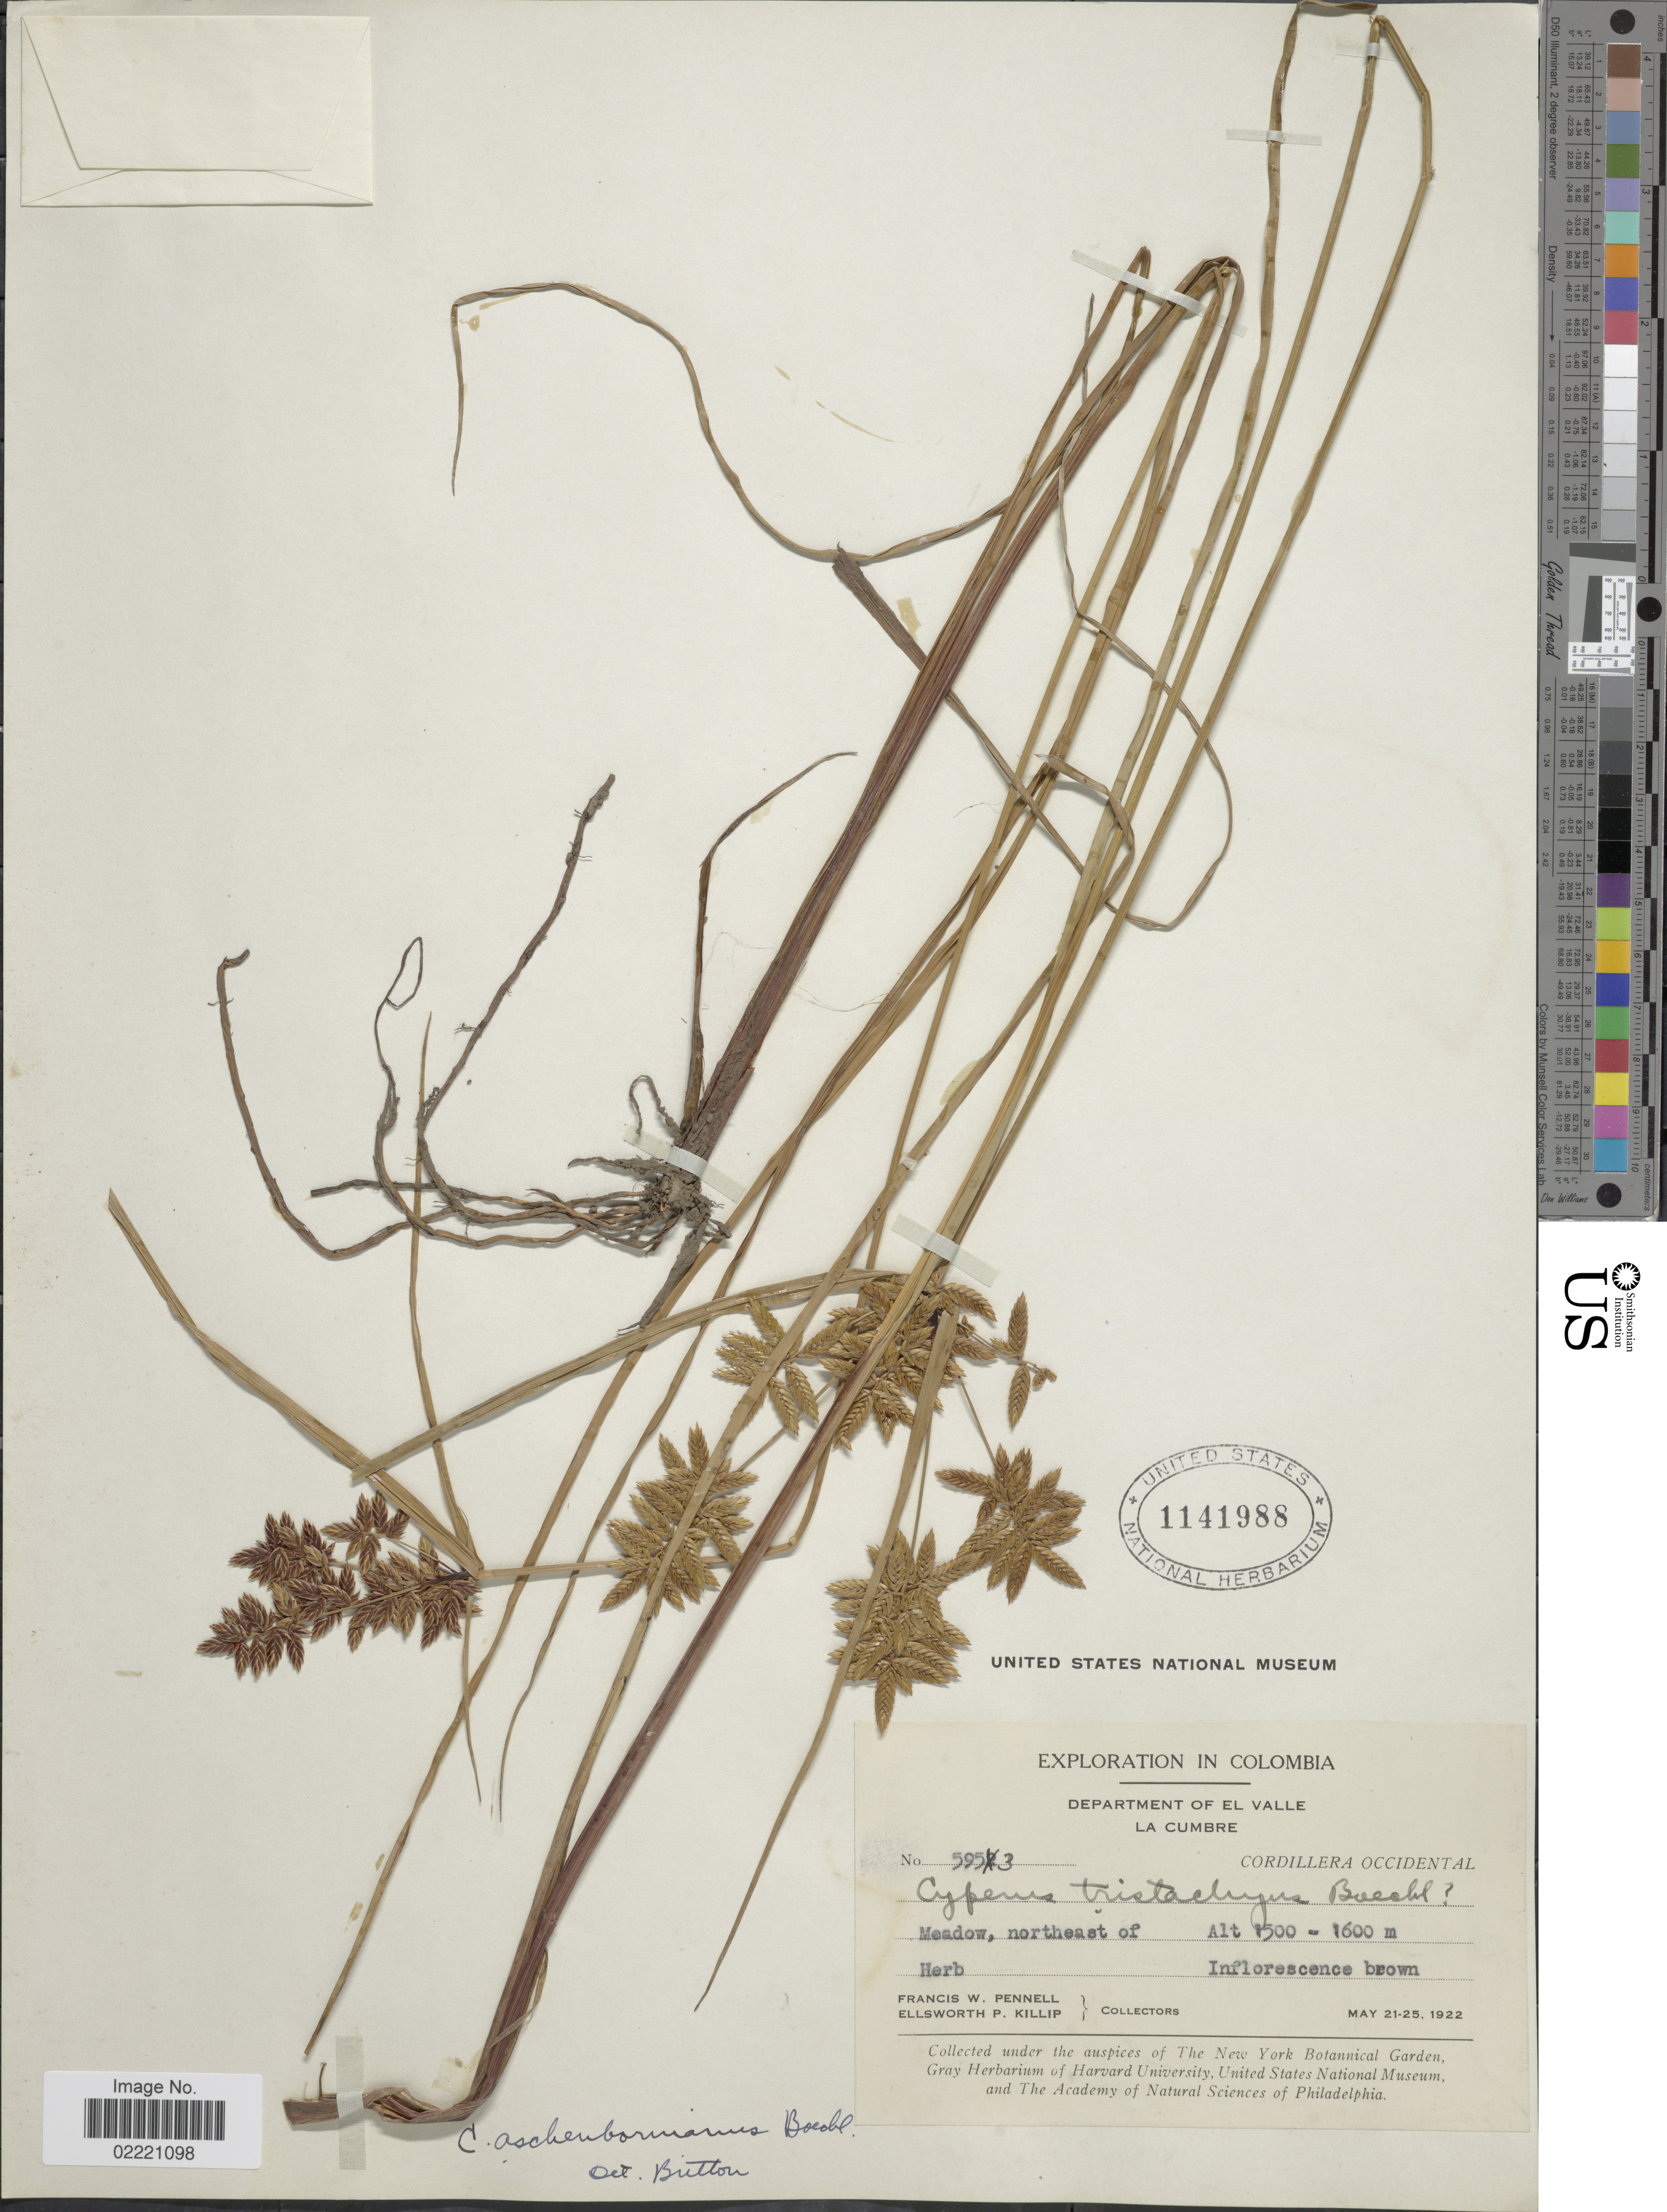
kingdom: Plantae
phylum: Tracheophyta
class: Liliopsida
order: Poales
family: Cyperaceae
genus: Cyperus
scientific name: Cyperus aschenbornianus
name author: Boeckeler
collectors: F. W. Pennell & E. P. Killip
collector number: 5953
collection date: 1922-05-21/1922-05-25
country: Colombia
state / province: Valle del Cauca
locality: El Valle, La Cumbre, Cordillera Central, meadow, northeast of herb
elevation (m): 1500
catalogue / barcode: US 1141988